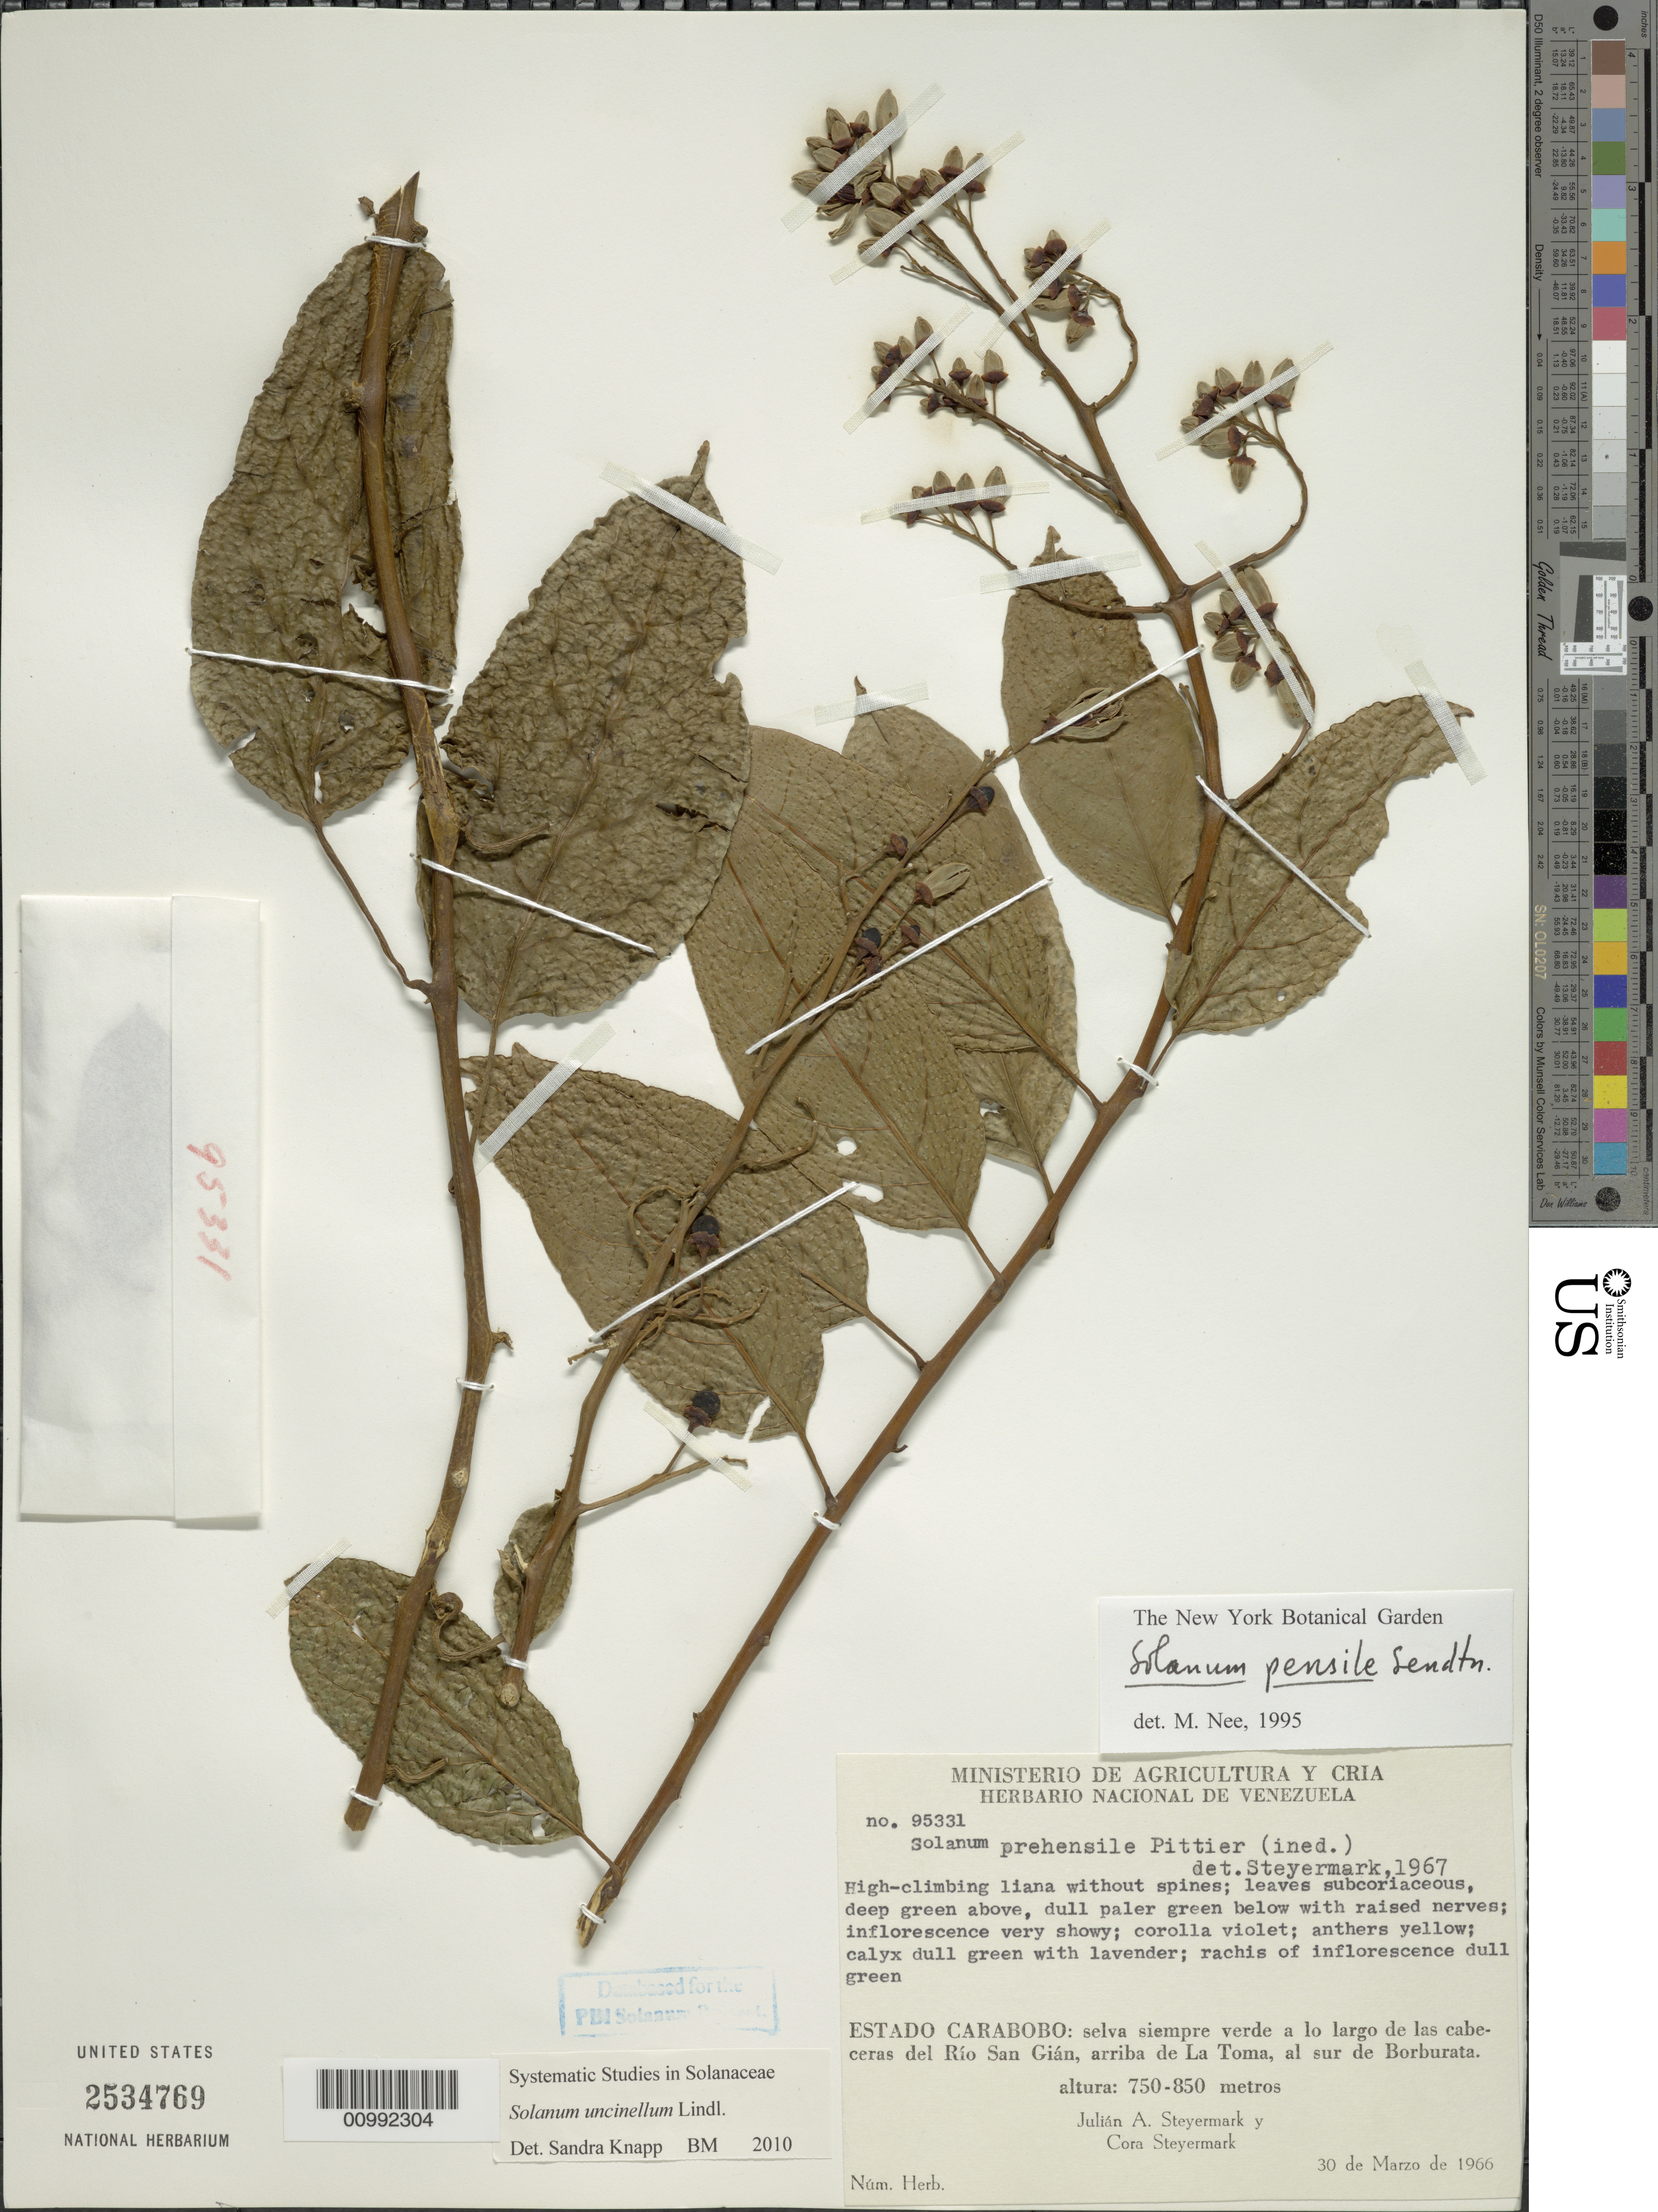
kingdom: Plantae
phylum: Tracheophyta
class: Magnoliopsida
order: Solanales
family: Solanaceae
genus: Solanum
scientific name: Solanum uncinellum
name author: Lindl.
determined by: Knapp, S. D.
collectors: J. Steyermark & C. Steyermark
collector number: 95331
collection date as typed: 30 Mar 1966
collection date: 1966-03-30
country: Venezuela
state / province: Carabobo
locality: a lo largo de las cabeceras del rio San Gián, arriba de La Toma, al sur de Borburata.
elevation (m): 750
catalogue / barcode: US 2534769